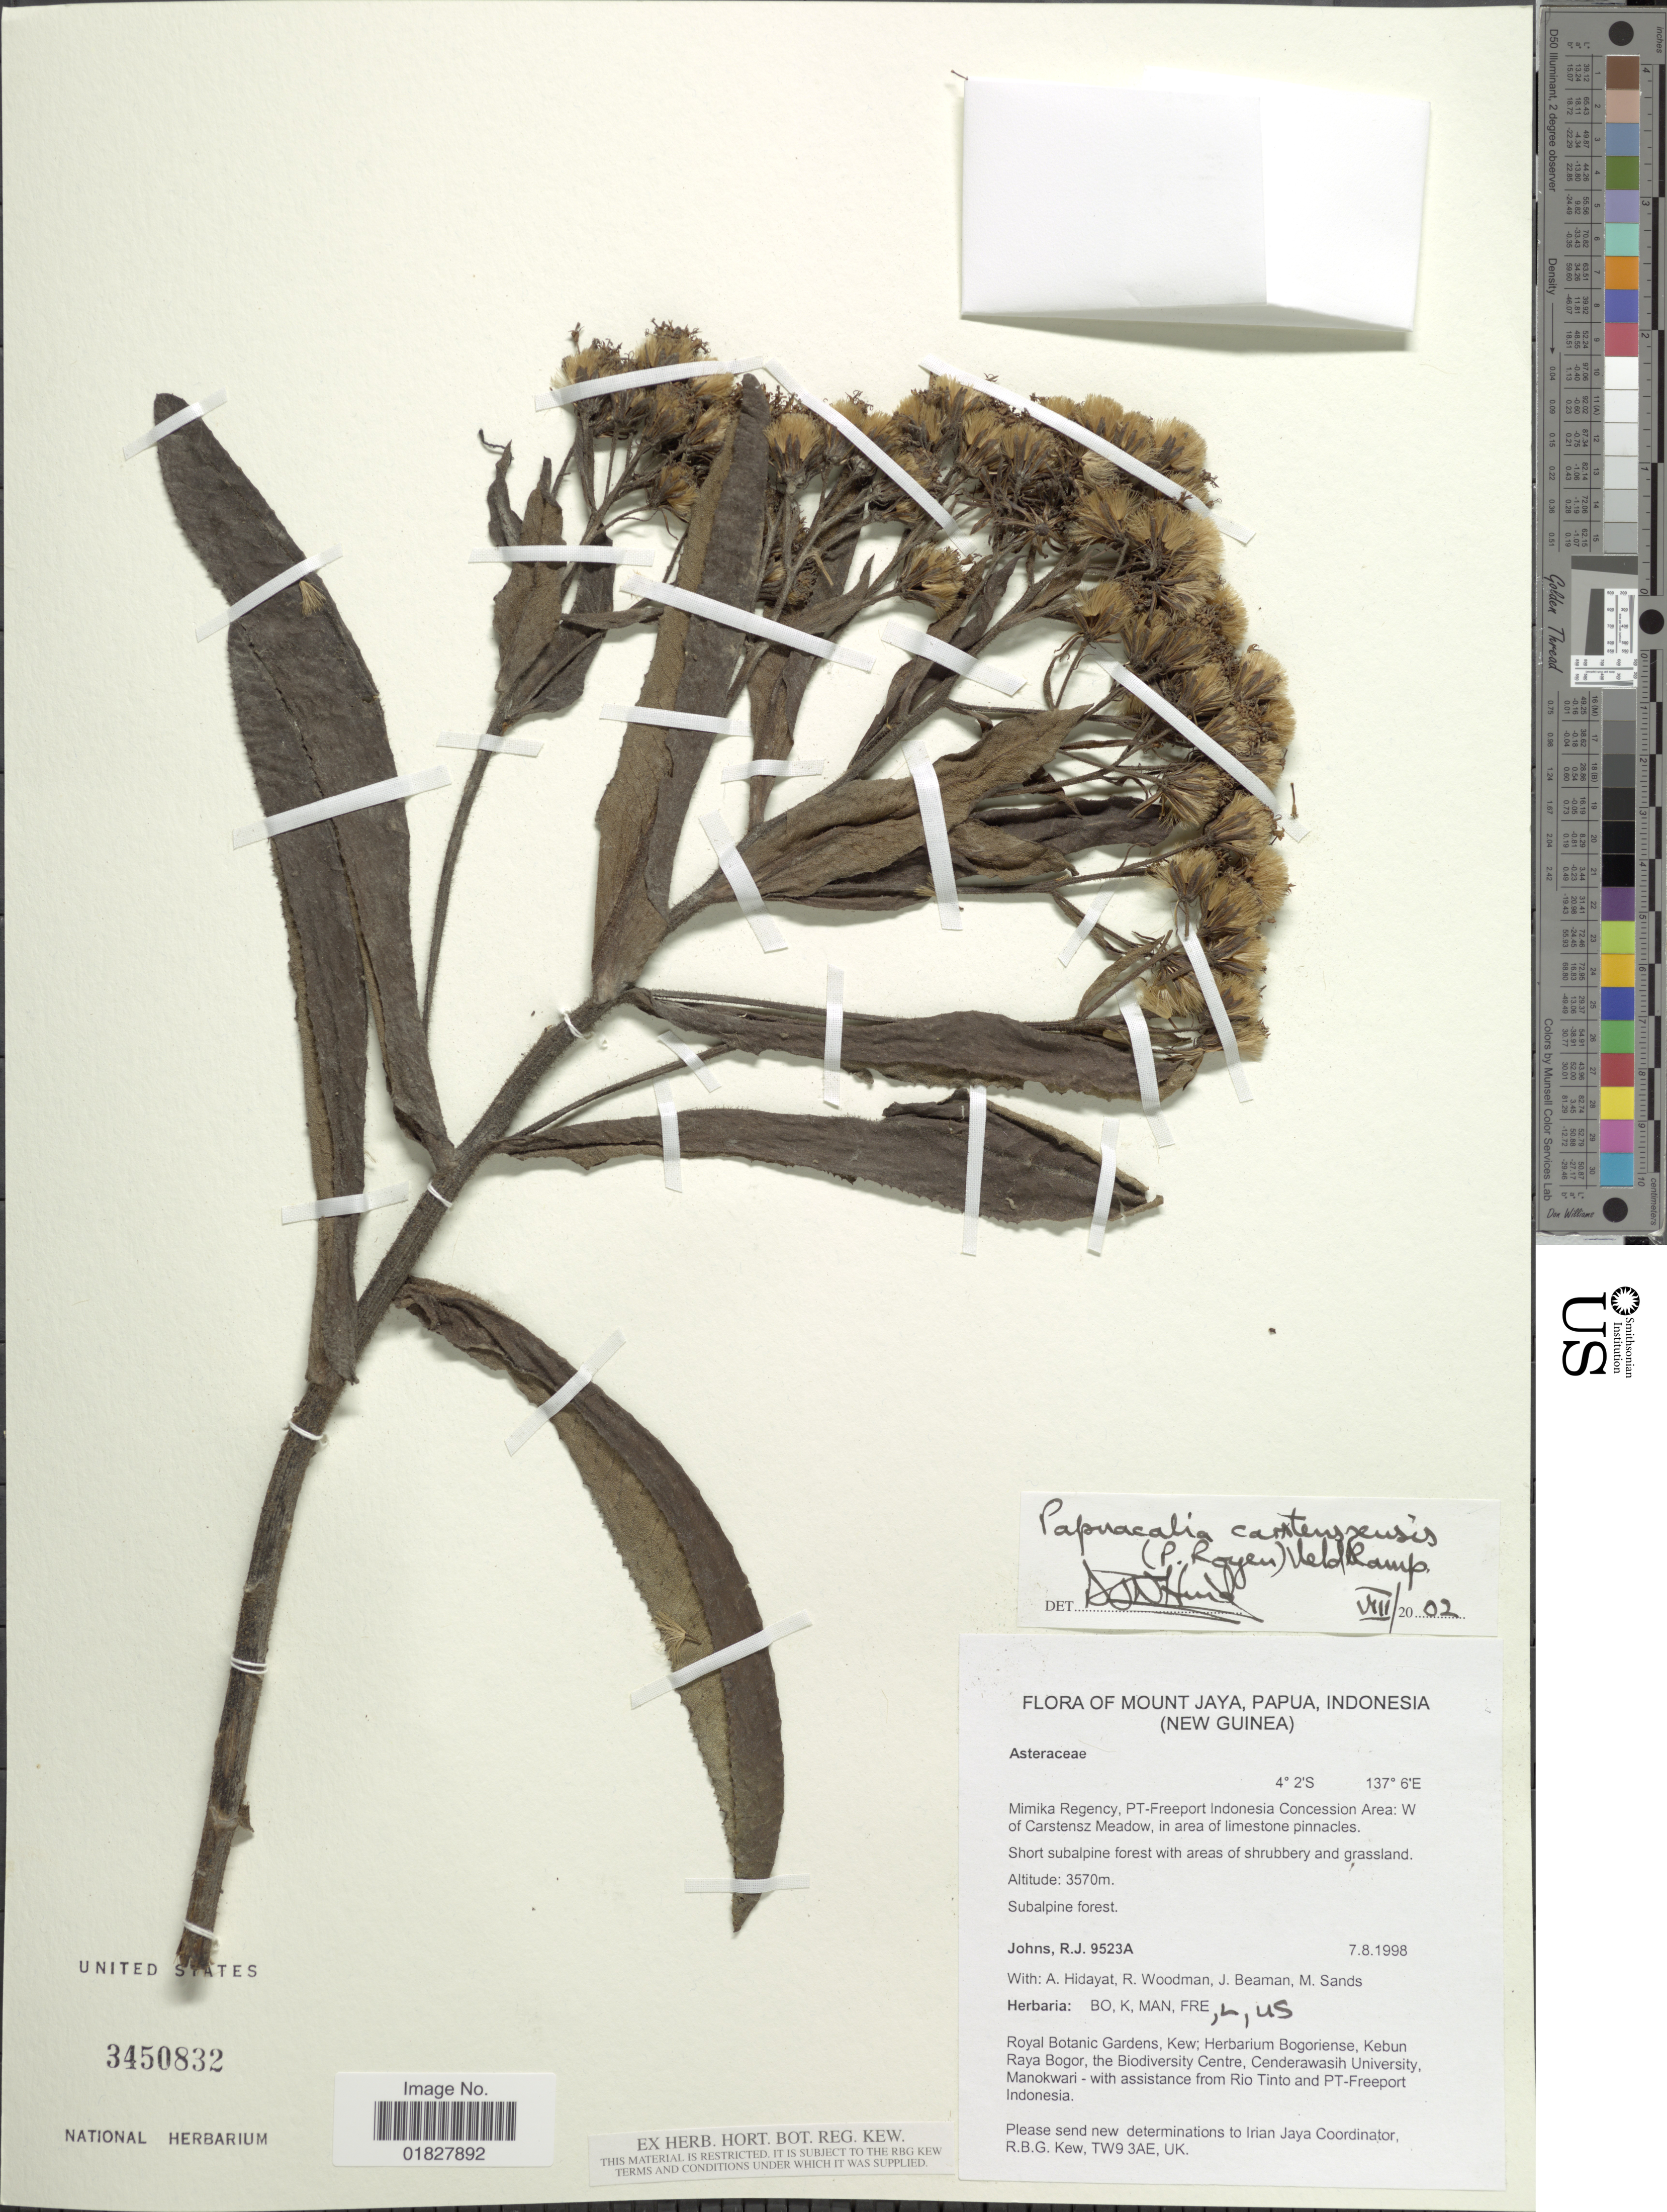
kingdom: Plantae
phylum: Tracheophyta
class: Magnoliopsida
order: Asterales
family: Asteraceae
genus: Papuacalia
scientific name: Papuacalia carstenszensis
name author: (Royen) Veldkamp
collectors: R. Johns, A. Hidayat, R. Woodman & J. H. Beaman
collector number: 9523A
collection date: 1998-08-07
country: Indonesia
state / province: Papua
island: New Guinea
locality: Mount Jaya (New Guinea), Mimika Regency, PT-Freeport Indonesia Concession Area, W of Carstensz Meadow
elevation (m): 3570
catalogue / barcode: US 3450832